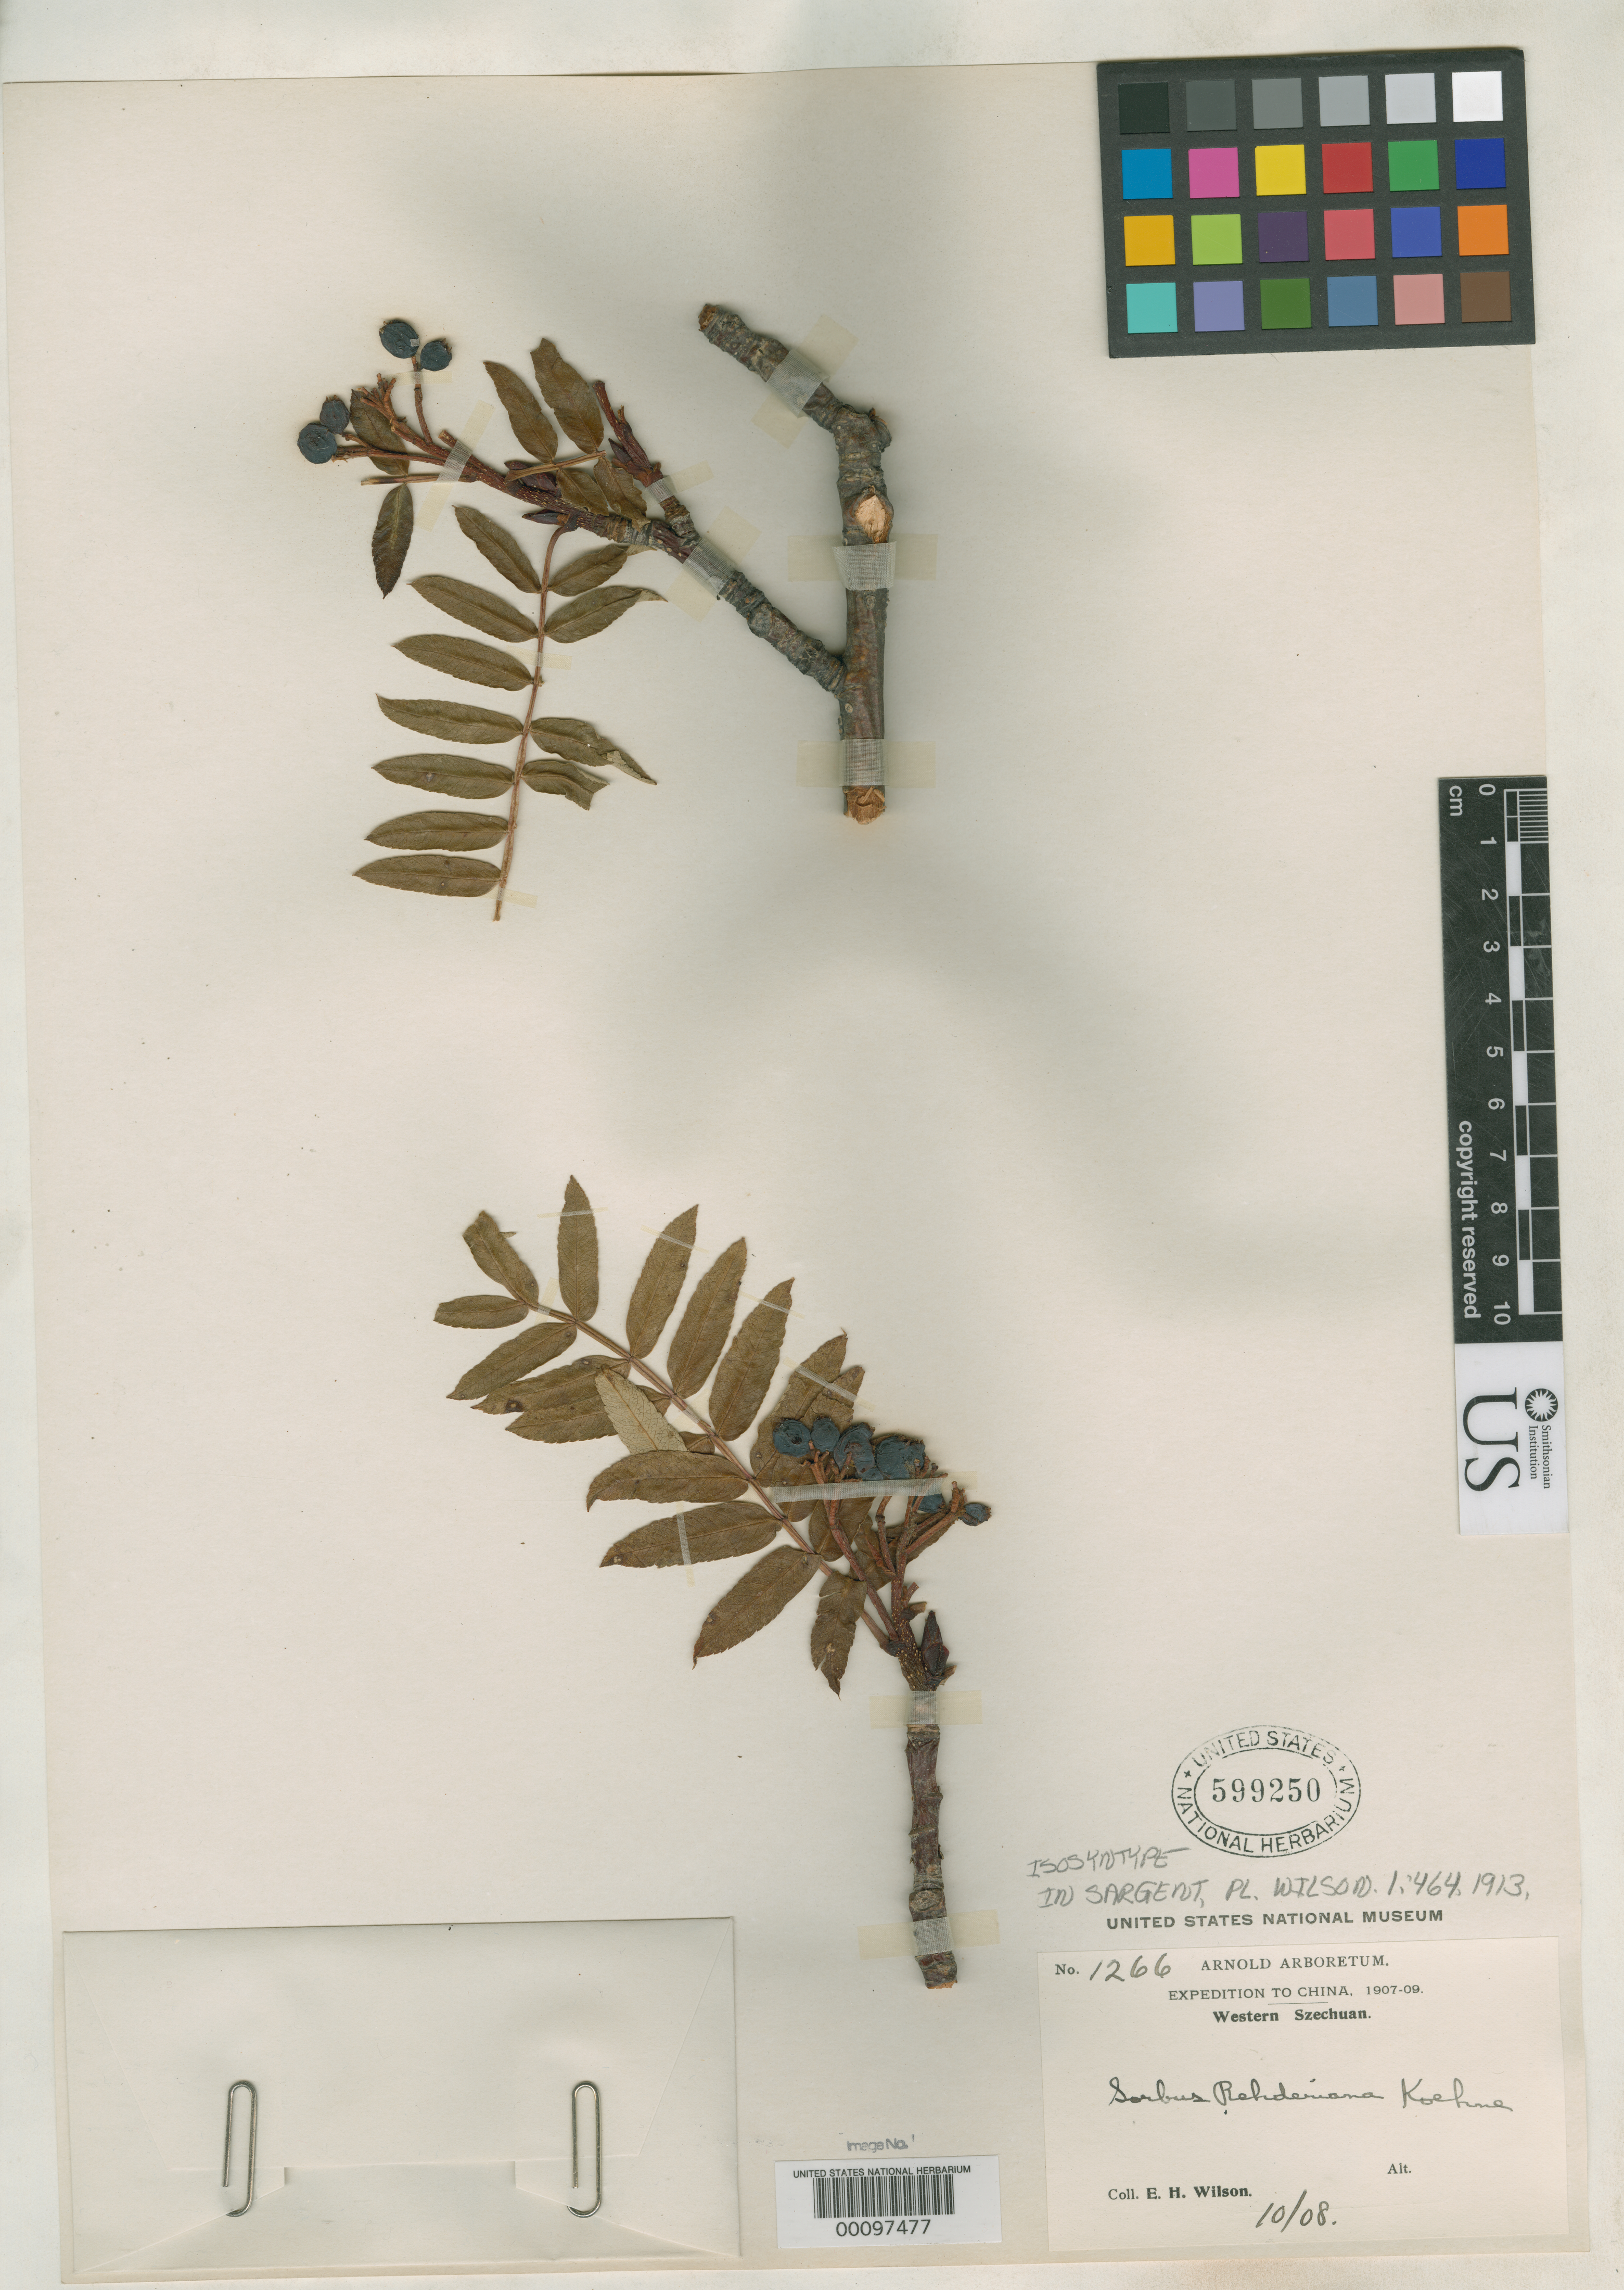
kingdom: Plantae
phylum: Tracheophyta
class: Magnoliopsida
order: Rosales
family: Rosaceae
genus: Sorbus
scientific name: Sorbus rehderiana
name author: Koehne in Sarg.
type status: Syntype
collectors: E. H. Wilson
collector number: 1266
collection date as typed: Oct 1908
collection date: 1908-10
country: China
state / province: Sichuan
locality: Tachien-lu.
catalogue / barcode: US 599250